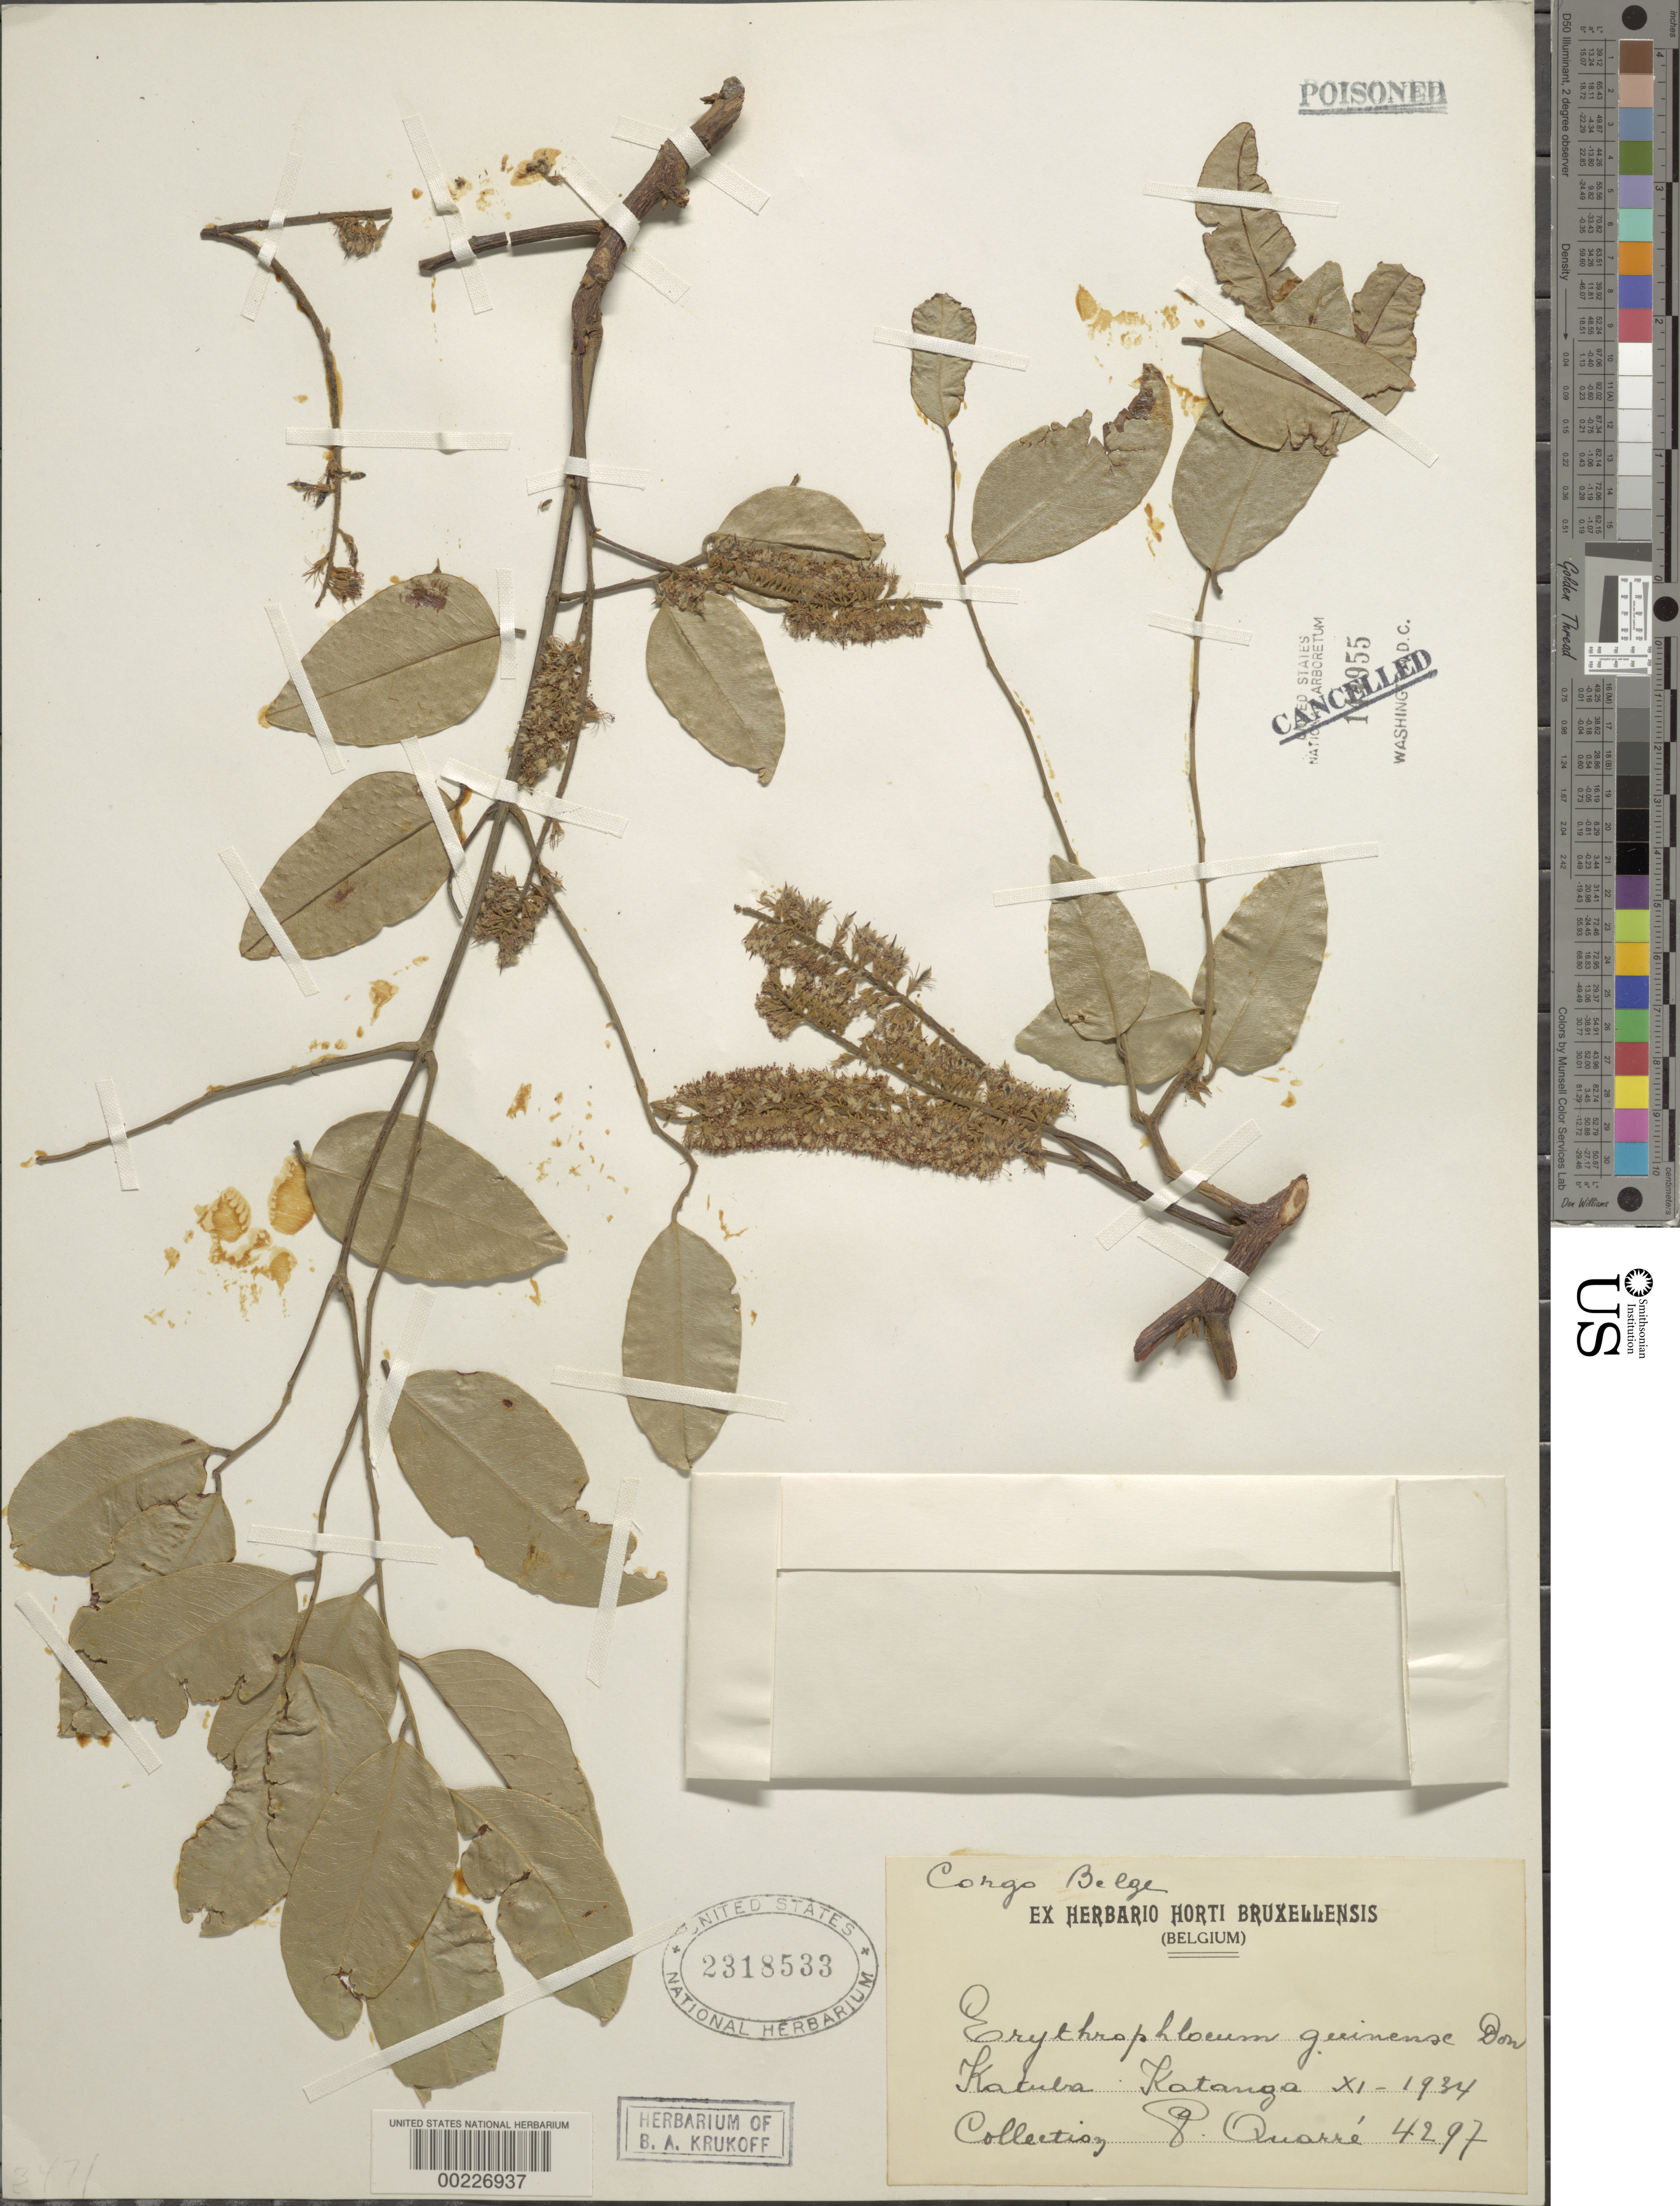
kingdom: Plantae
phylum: Tracheophyta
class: Magnoliopsida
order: Fabales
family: Fabaceae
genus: Erythrophleum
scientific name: Erythrophleum guineense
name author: G. Don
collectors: P. Quarre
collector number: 4297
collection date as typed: Nov 1934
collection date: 1934-11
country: Congo, Democratic Republic of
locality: Katuba; katanza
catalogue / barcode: US 2318533